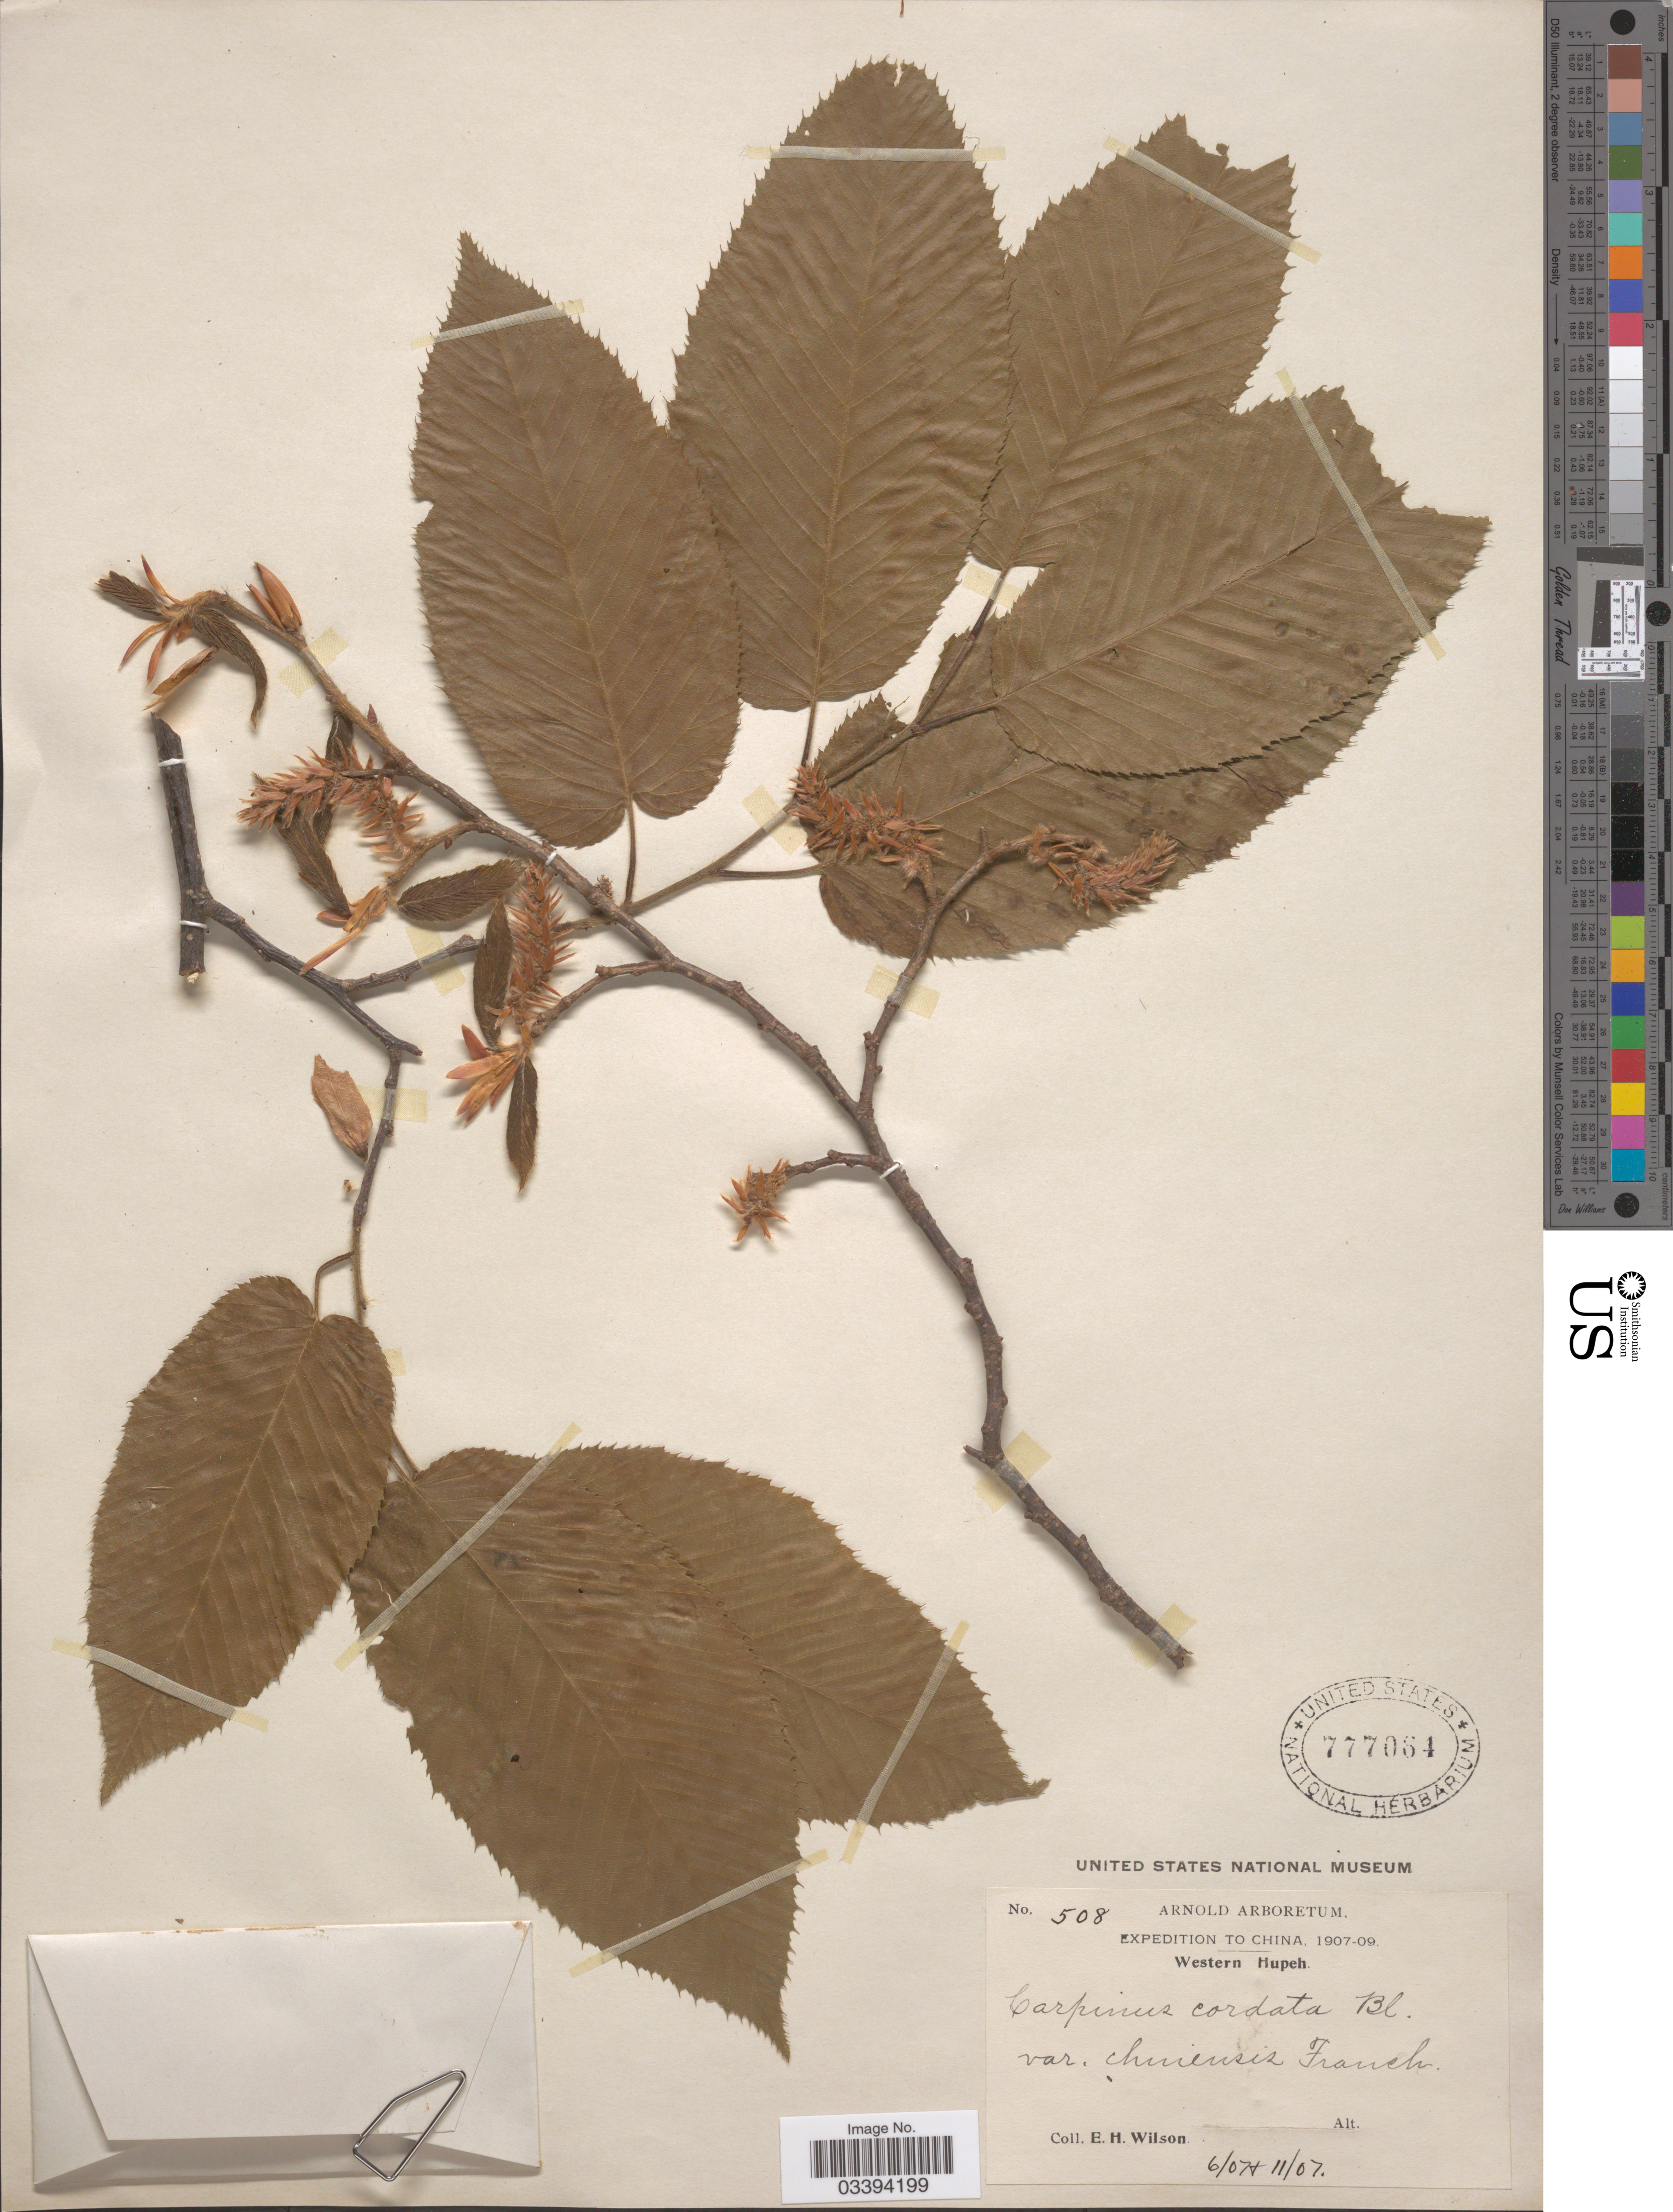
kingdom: Plantae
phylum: Tracheophyta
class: Magnoliopsida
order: Fagales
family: Betulaceae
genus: Carpinus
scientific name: Carpinus cordata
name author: Blume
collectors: E. Wilson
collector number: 508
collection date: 1907-06/1907-11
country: China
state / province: Hubei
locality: Western Hupeh.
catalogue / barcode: US 777064